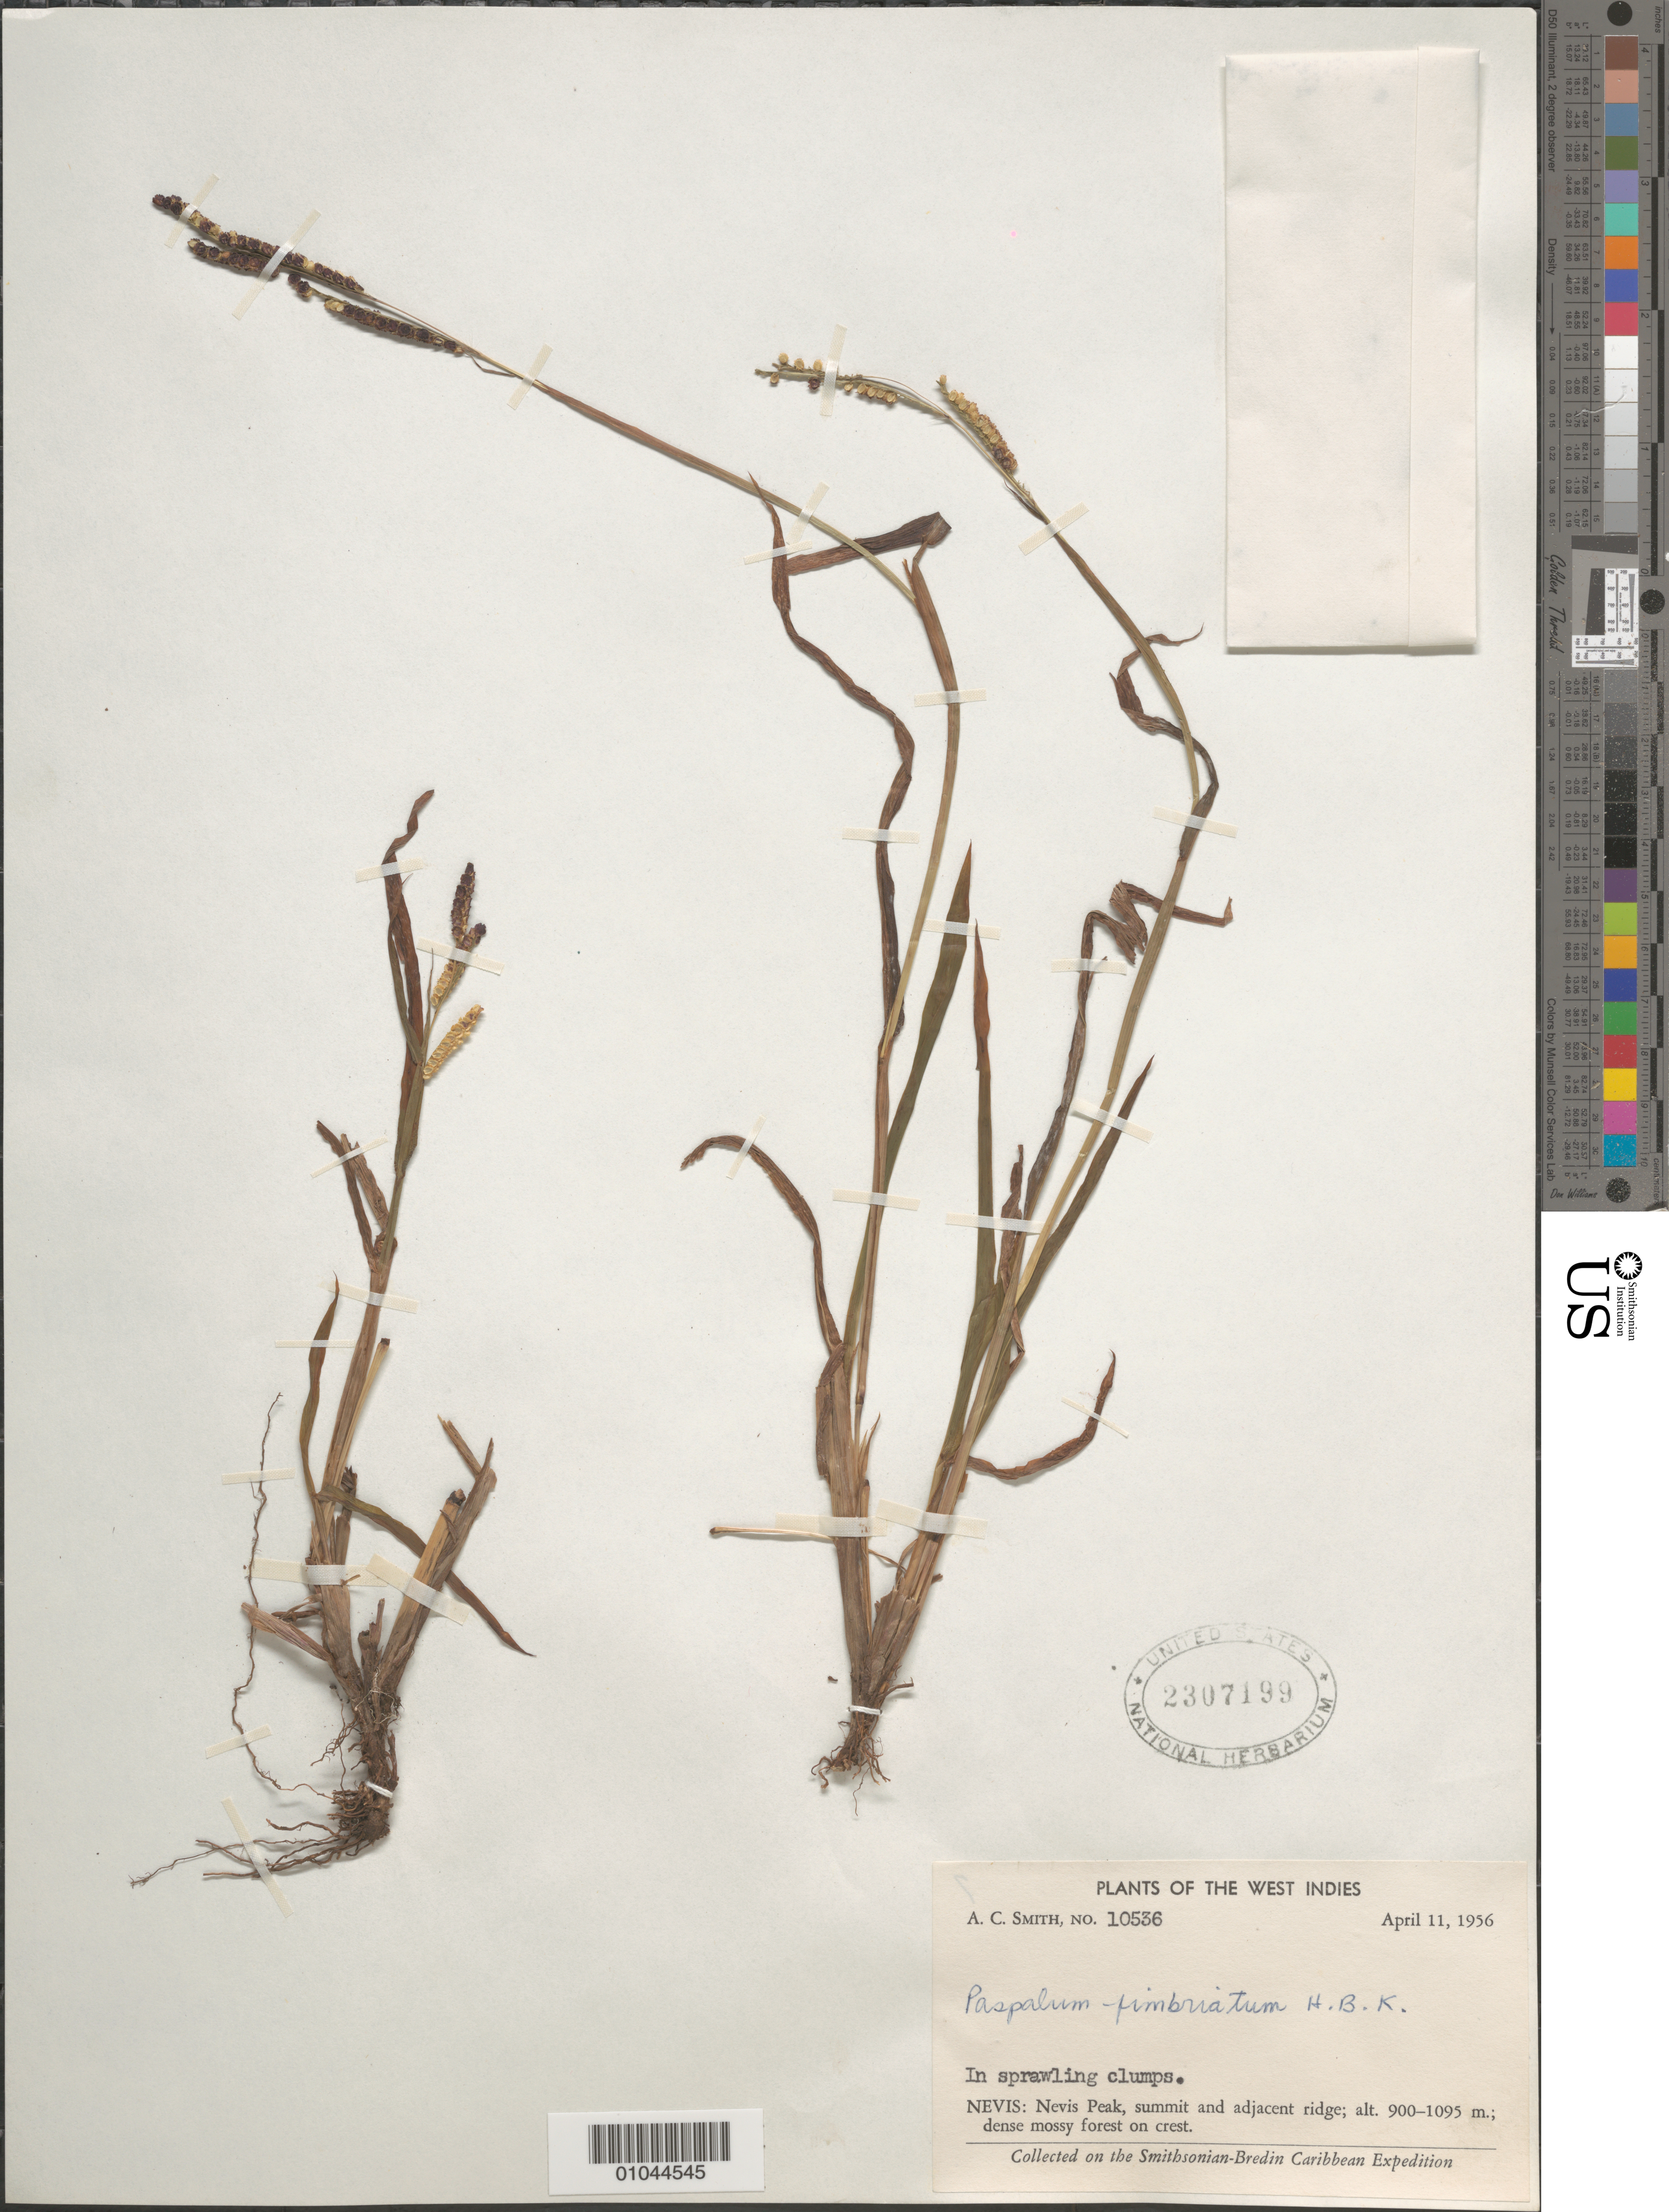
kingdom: Plantae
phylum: Tracheophyta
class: Liliopsida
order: Poales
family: Poaceae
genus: Paspalum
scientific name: Paspalum fimbriatum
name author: Kunth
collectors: A. C. Smith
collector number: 10536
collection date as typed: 11 Apr 1956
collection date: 1956-04-11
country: St. Christopher-Nevis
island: Nevis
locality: Nevis: Nevis Peak, summit and adjacent ridge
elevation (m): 900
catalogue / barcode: US 2307199